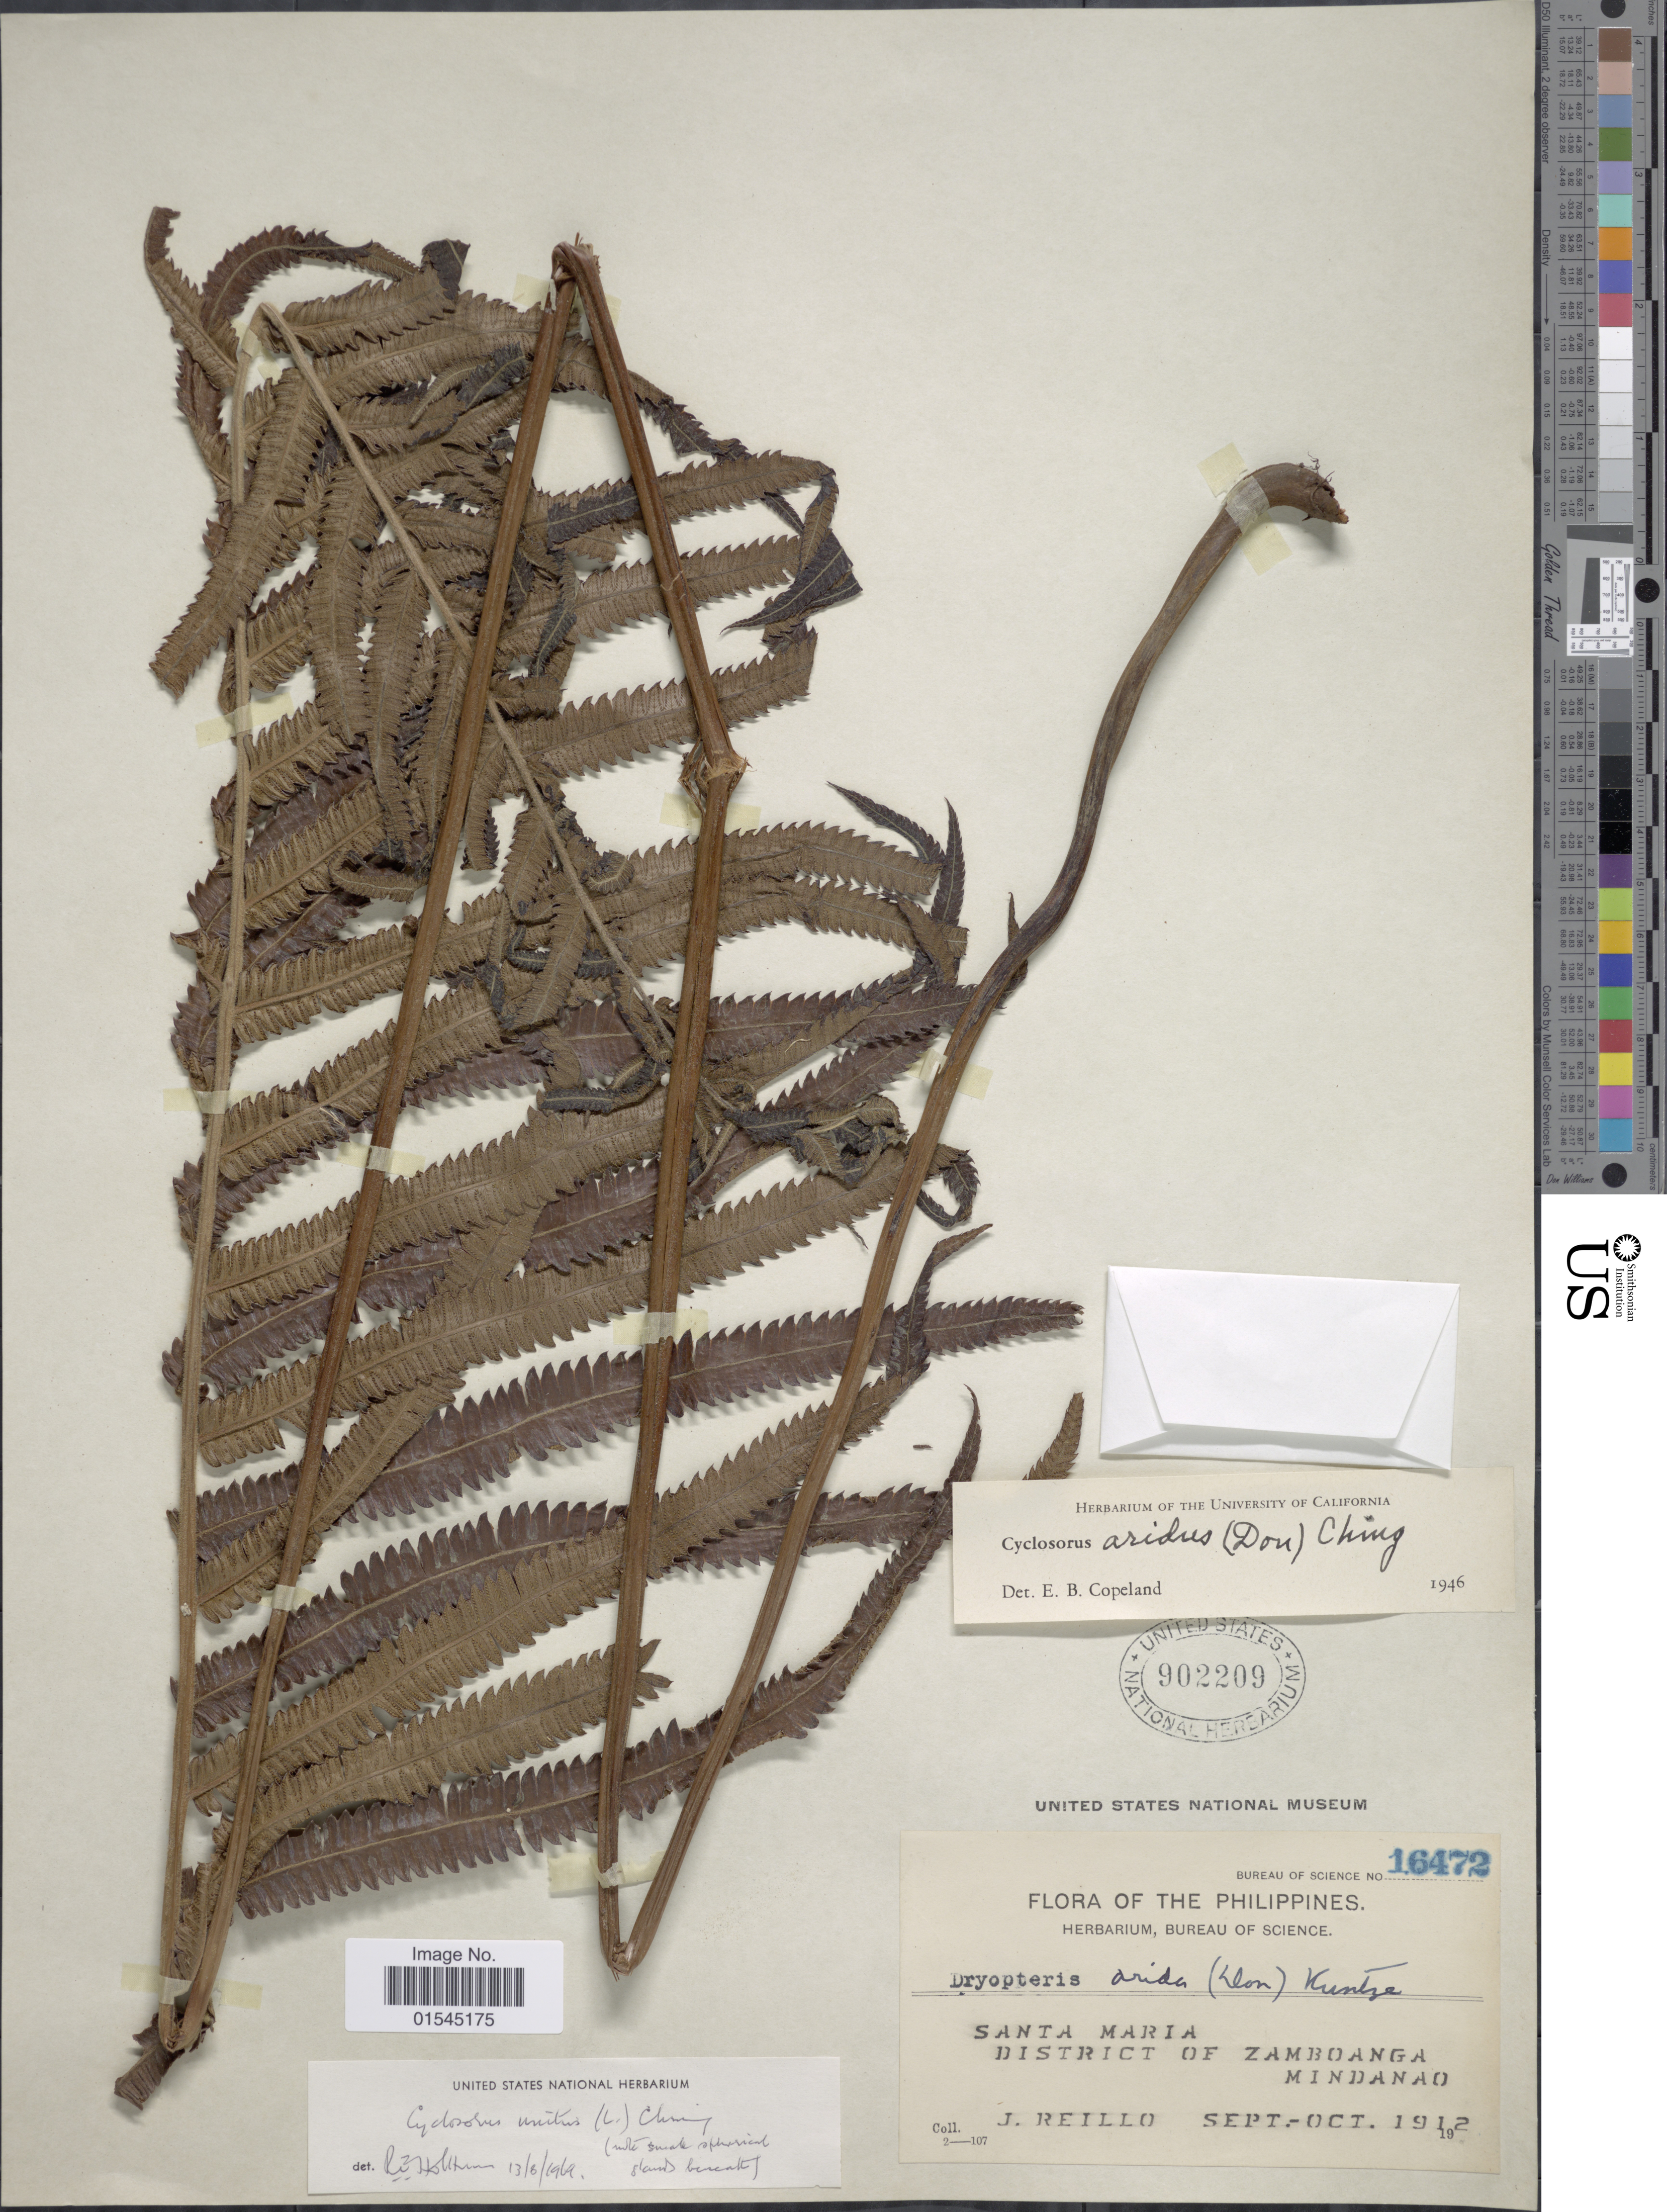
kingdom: Plantae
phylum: Tracheophyta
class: Polypodiopsida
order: Polypodiales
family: Thelypteridaceae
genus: Sphaerostephanos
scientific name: Sphaerostephanos unitus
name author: (L.) Holttum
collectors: J. Reillo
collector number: Bureau of Science 16472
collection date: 1912-09/1912-10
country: Philippines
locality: Santa Maria. District of Zamboanga, Mindanao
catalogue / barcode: US 902209